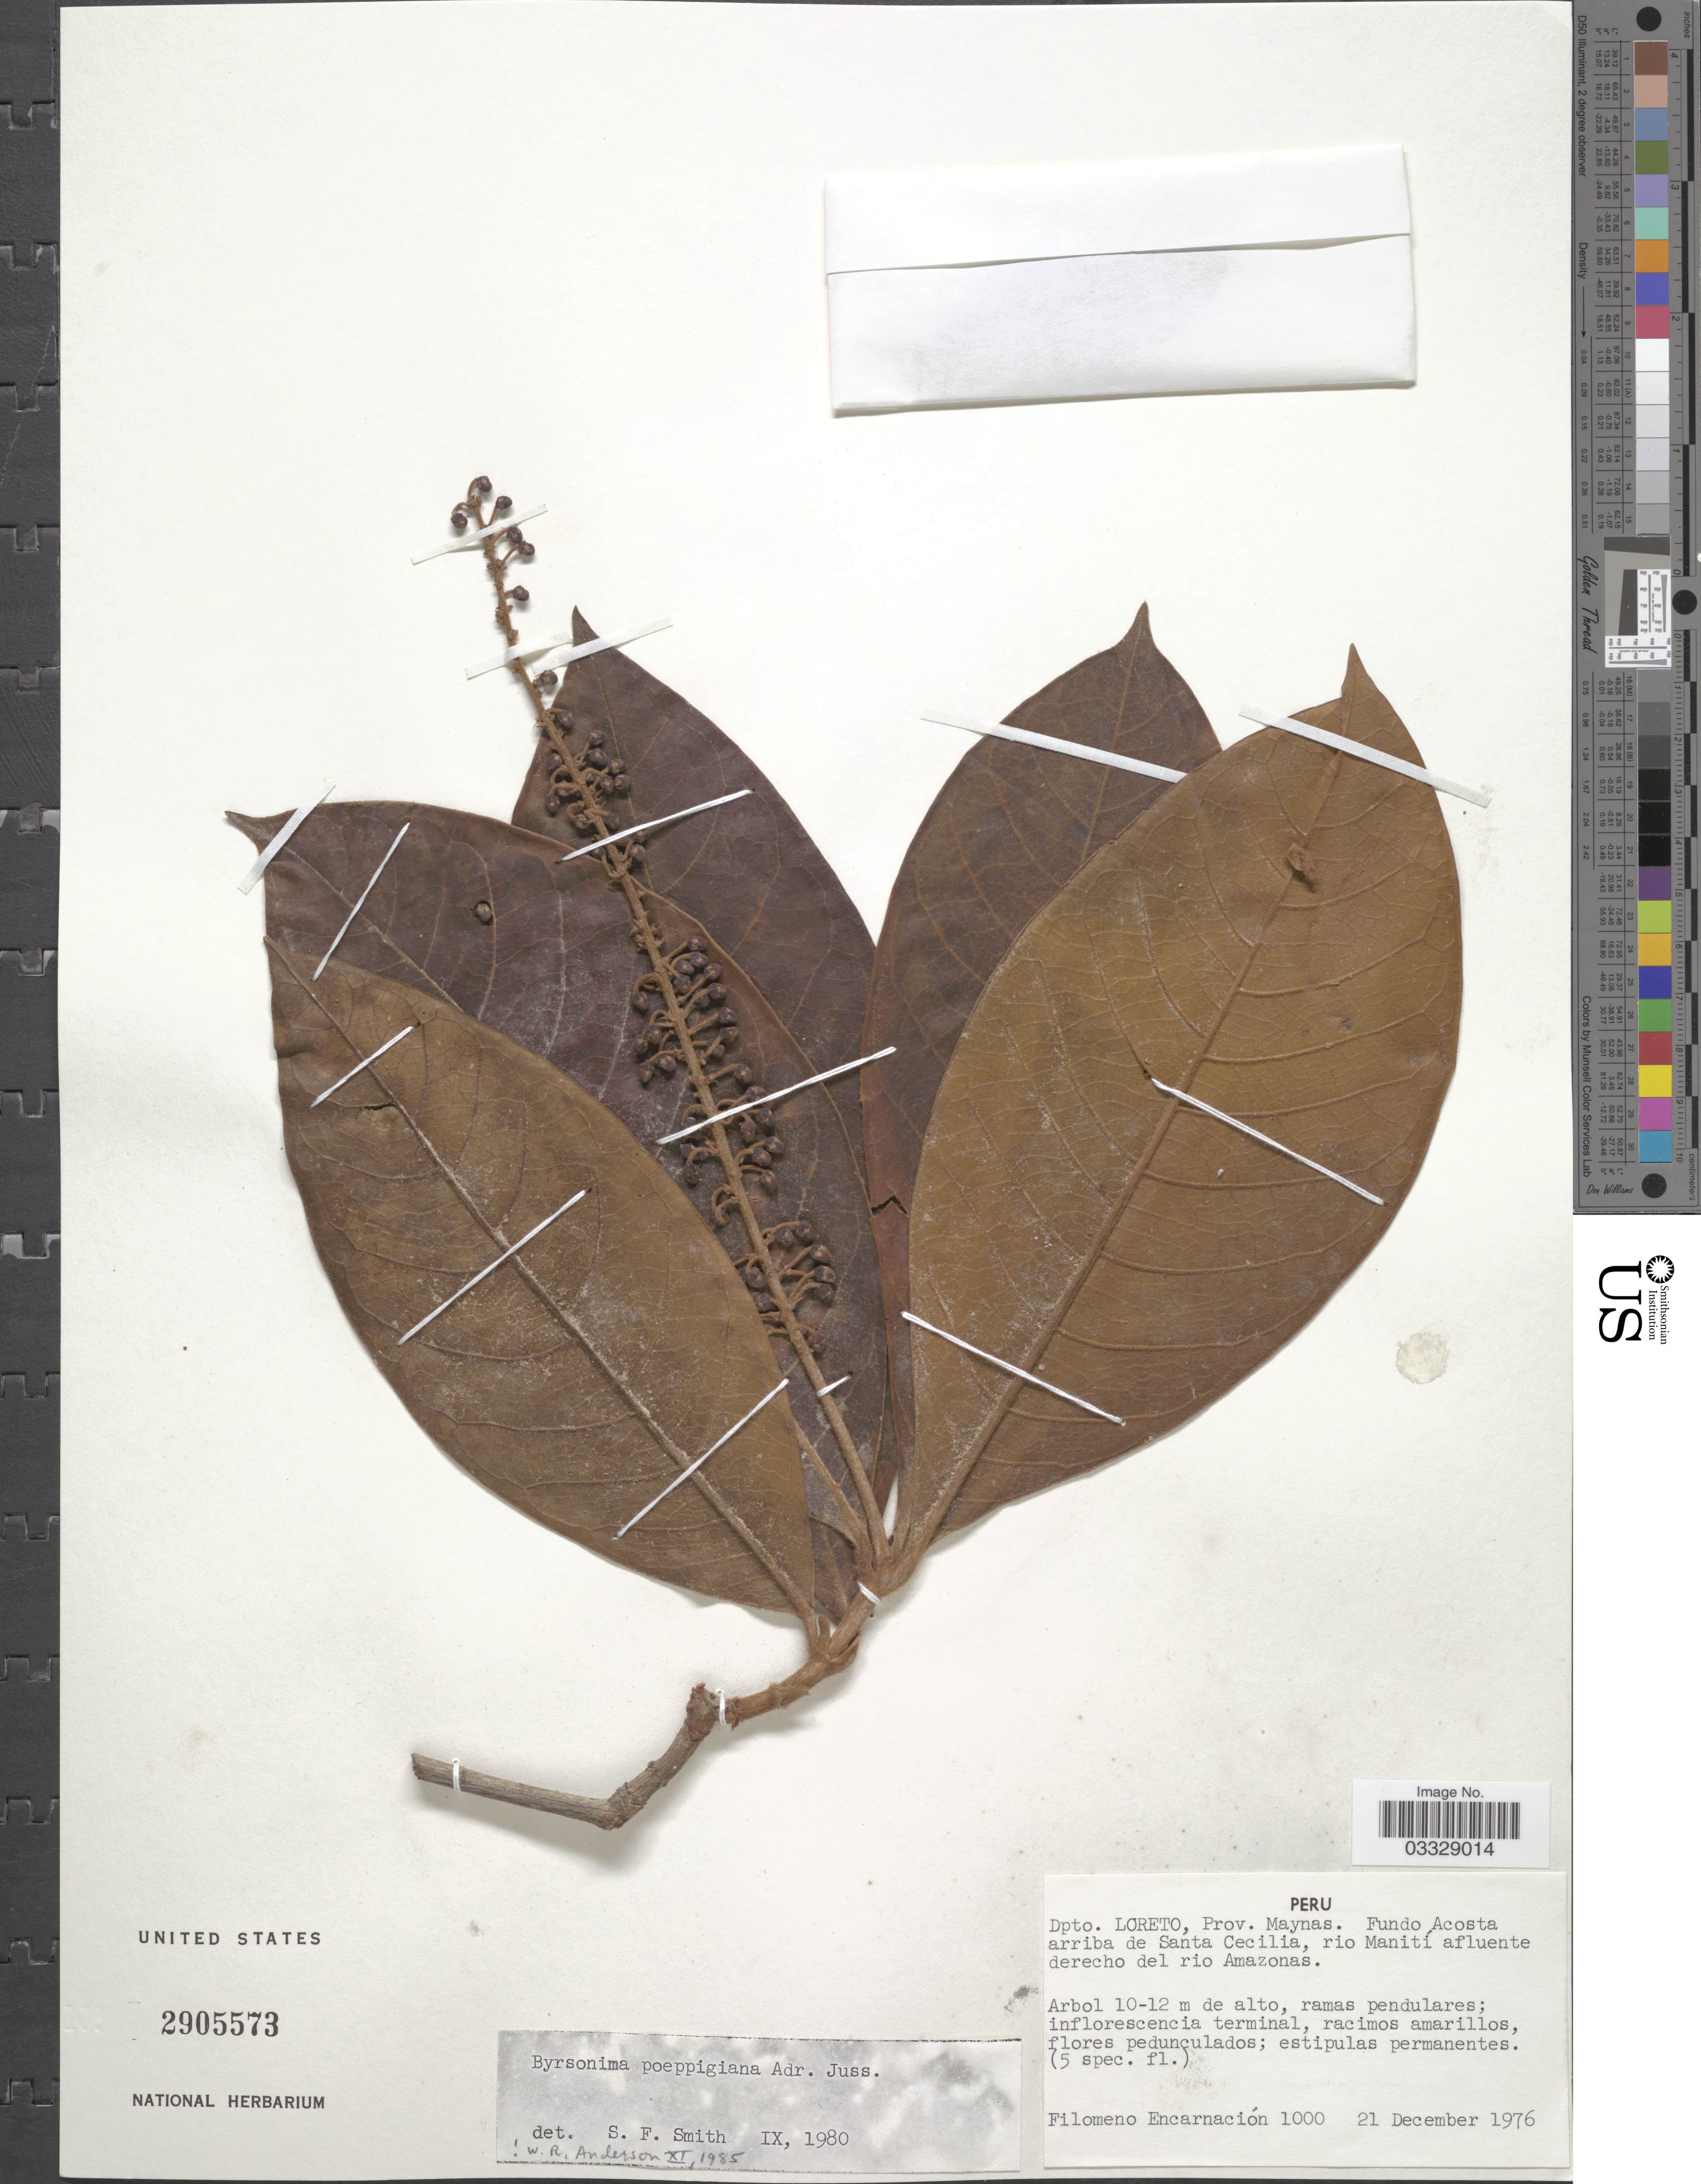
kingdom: Plantae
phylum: Tracheophyta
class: Magnoliopsida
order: Malpighiales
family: Malpighiaceae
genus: Byrsonima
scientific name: Byrsonima poeppigiana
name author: A. Juss.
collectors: F. Encarnación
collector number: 1000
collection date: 1976-12-21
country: Peru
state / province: Loreto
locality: Dpto. Loreto, Prov. Maynas. Fundo Acosta arriba de Santa Cecilia, rio Manití afluente derecho del rio Amazonas.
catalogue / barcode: US 2905573